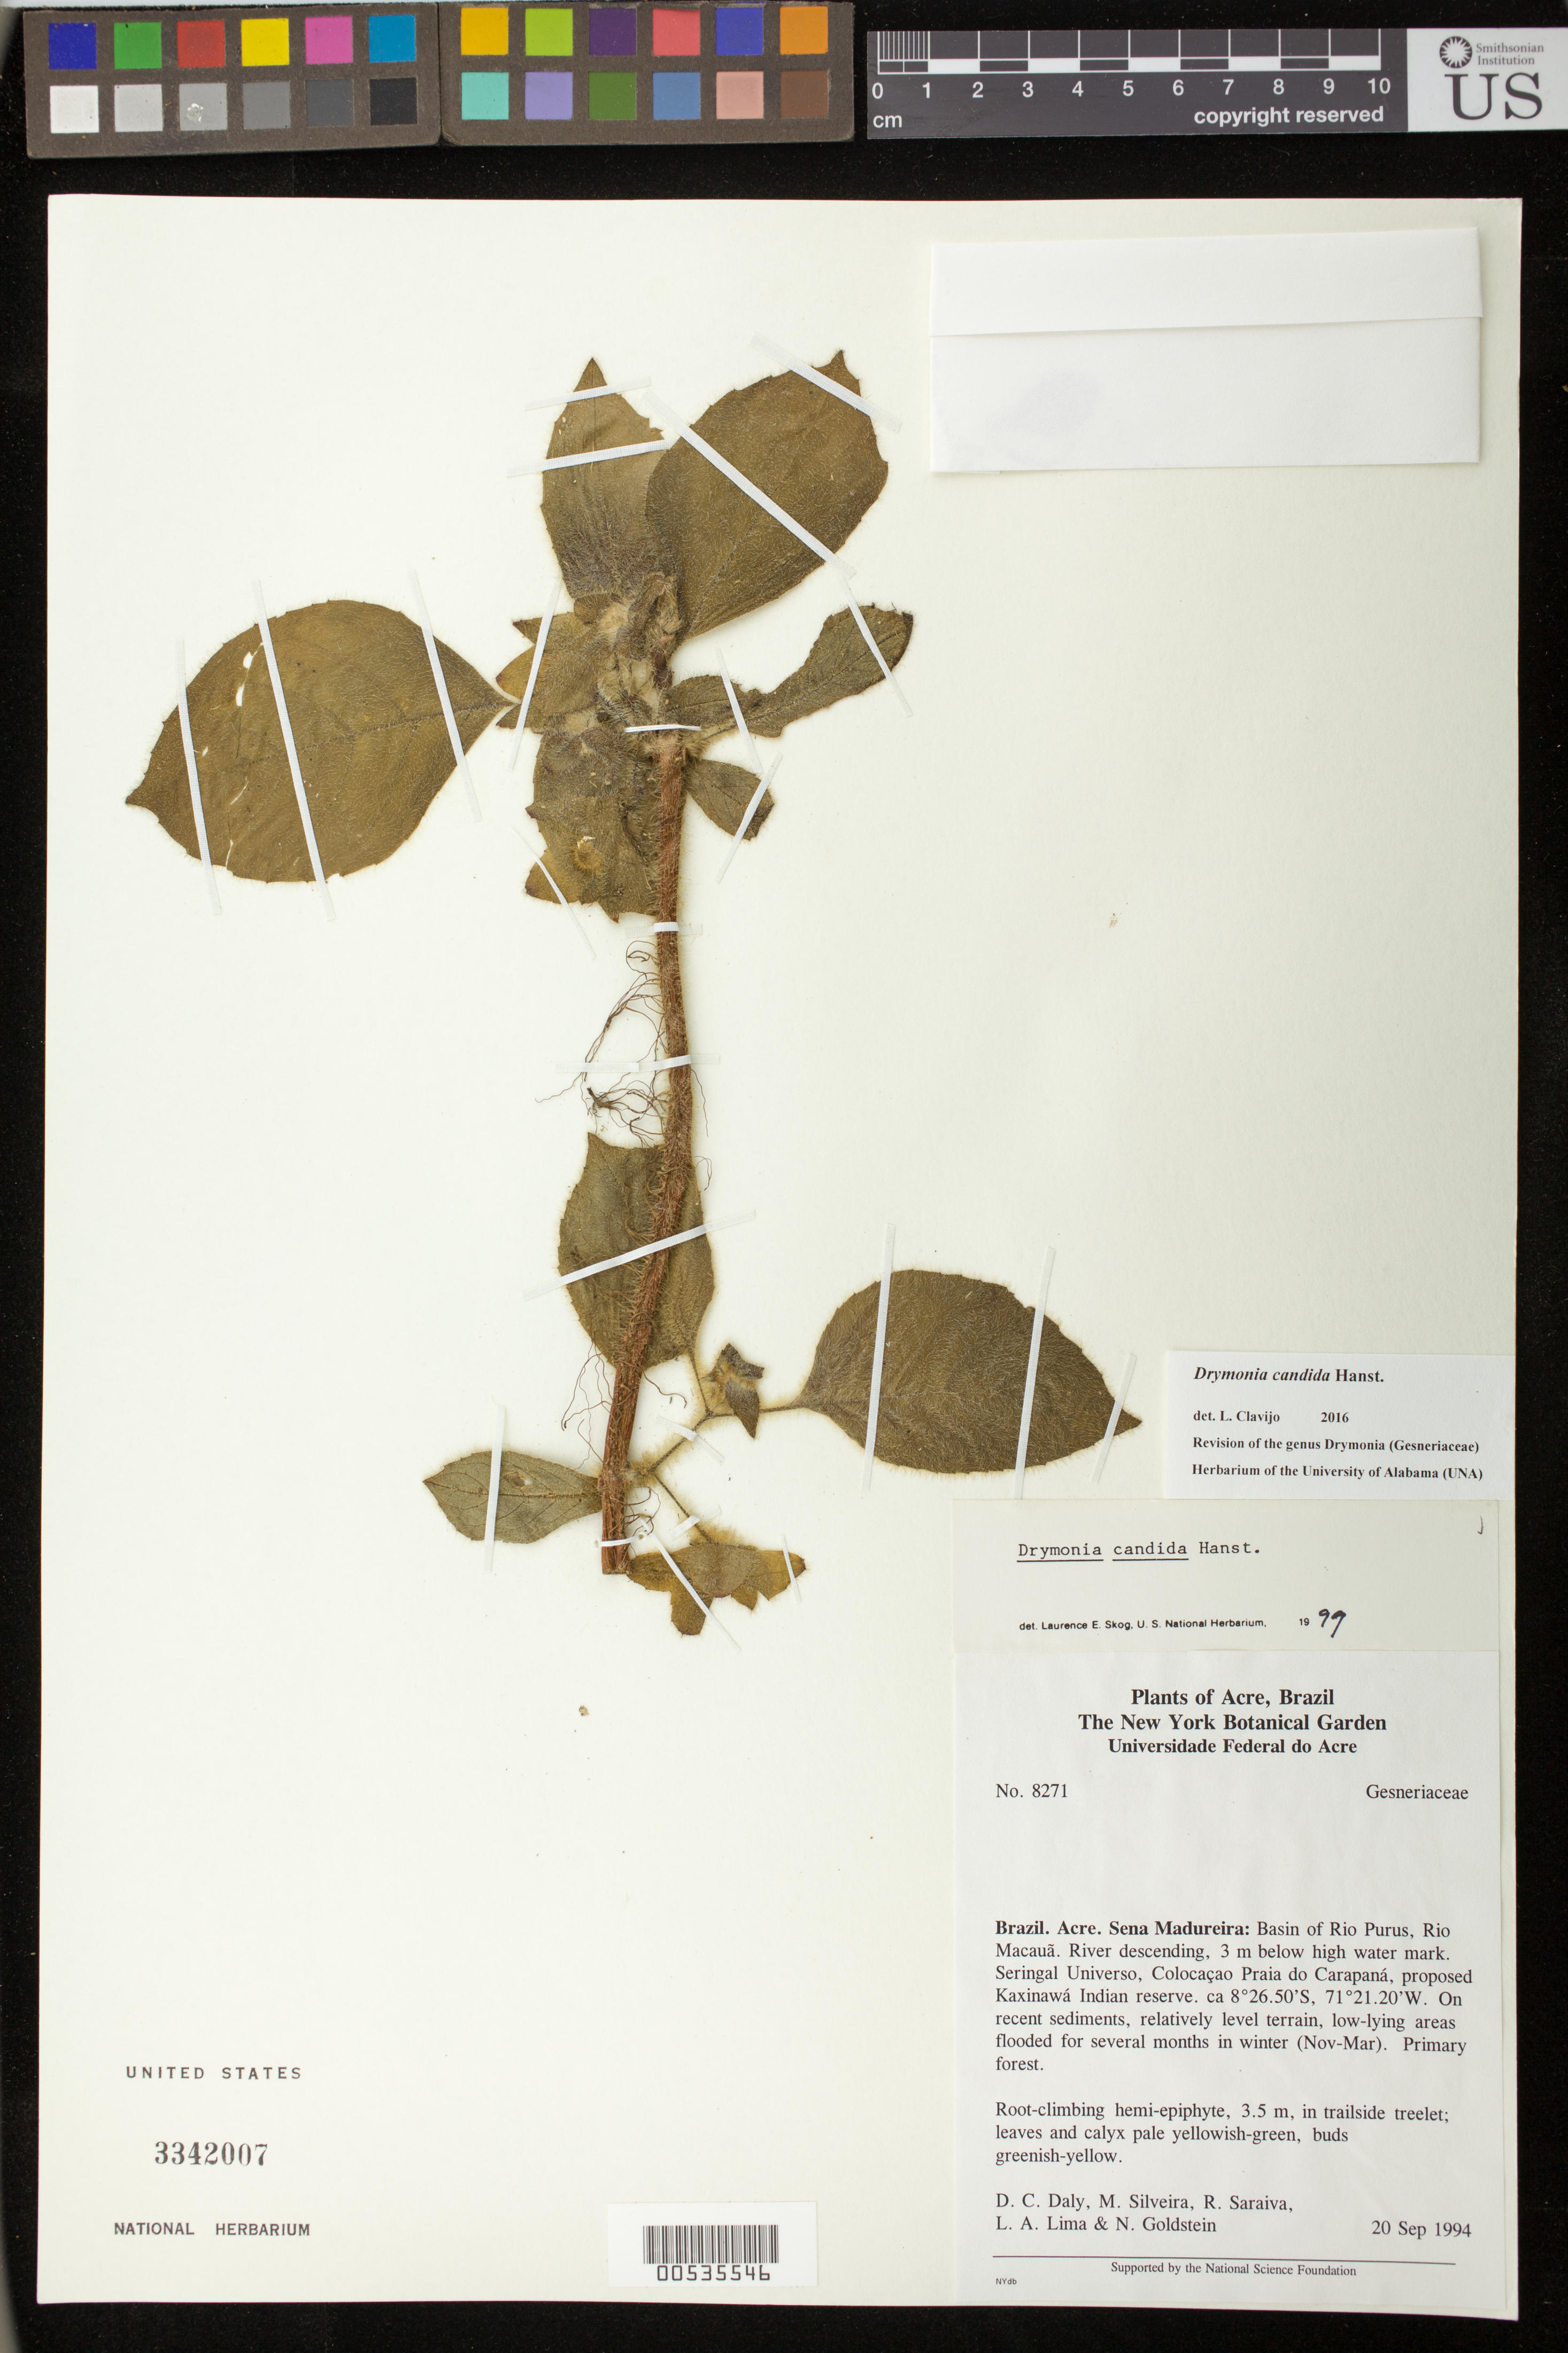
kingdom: Plantae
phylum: Tracheophyta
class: Magnoliopsida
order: Lamiales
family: Gesneriaceae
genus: Drymonia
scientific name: Drymonia candida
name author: Hanst.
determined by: Skog, Laurence E.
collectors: D. C. Daly, M. Silveira, R. Saraiva, L. Lima & N. Goldstein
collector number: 8271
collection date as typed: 20 Sep 1994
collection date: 1994-09-20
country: Brazil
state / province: Acre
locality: Sena Madureira: basin of Rio Purus, Rio Macaua; river descending, 3 m below high water mark; Seringal Universo, Colocaçao Praia do Carapaná, proposed Kaxinawá Indian reserve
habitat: On recent sediments, relatively level terrain, low-lying areas flooded for several months in winter (Nov-Mar); primary forest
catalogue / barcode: US 3342007